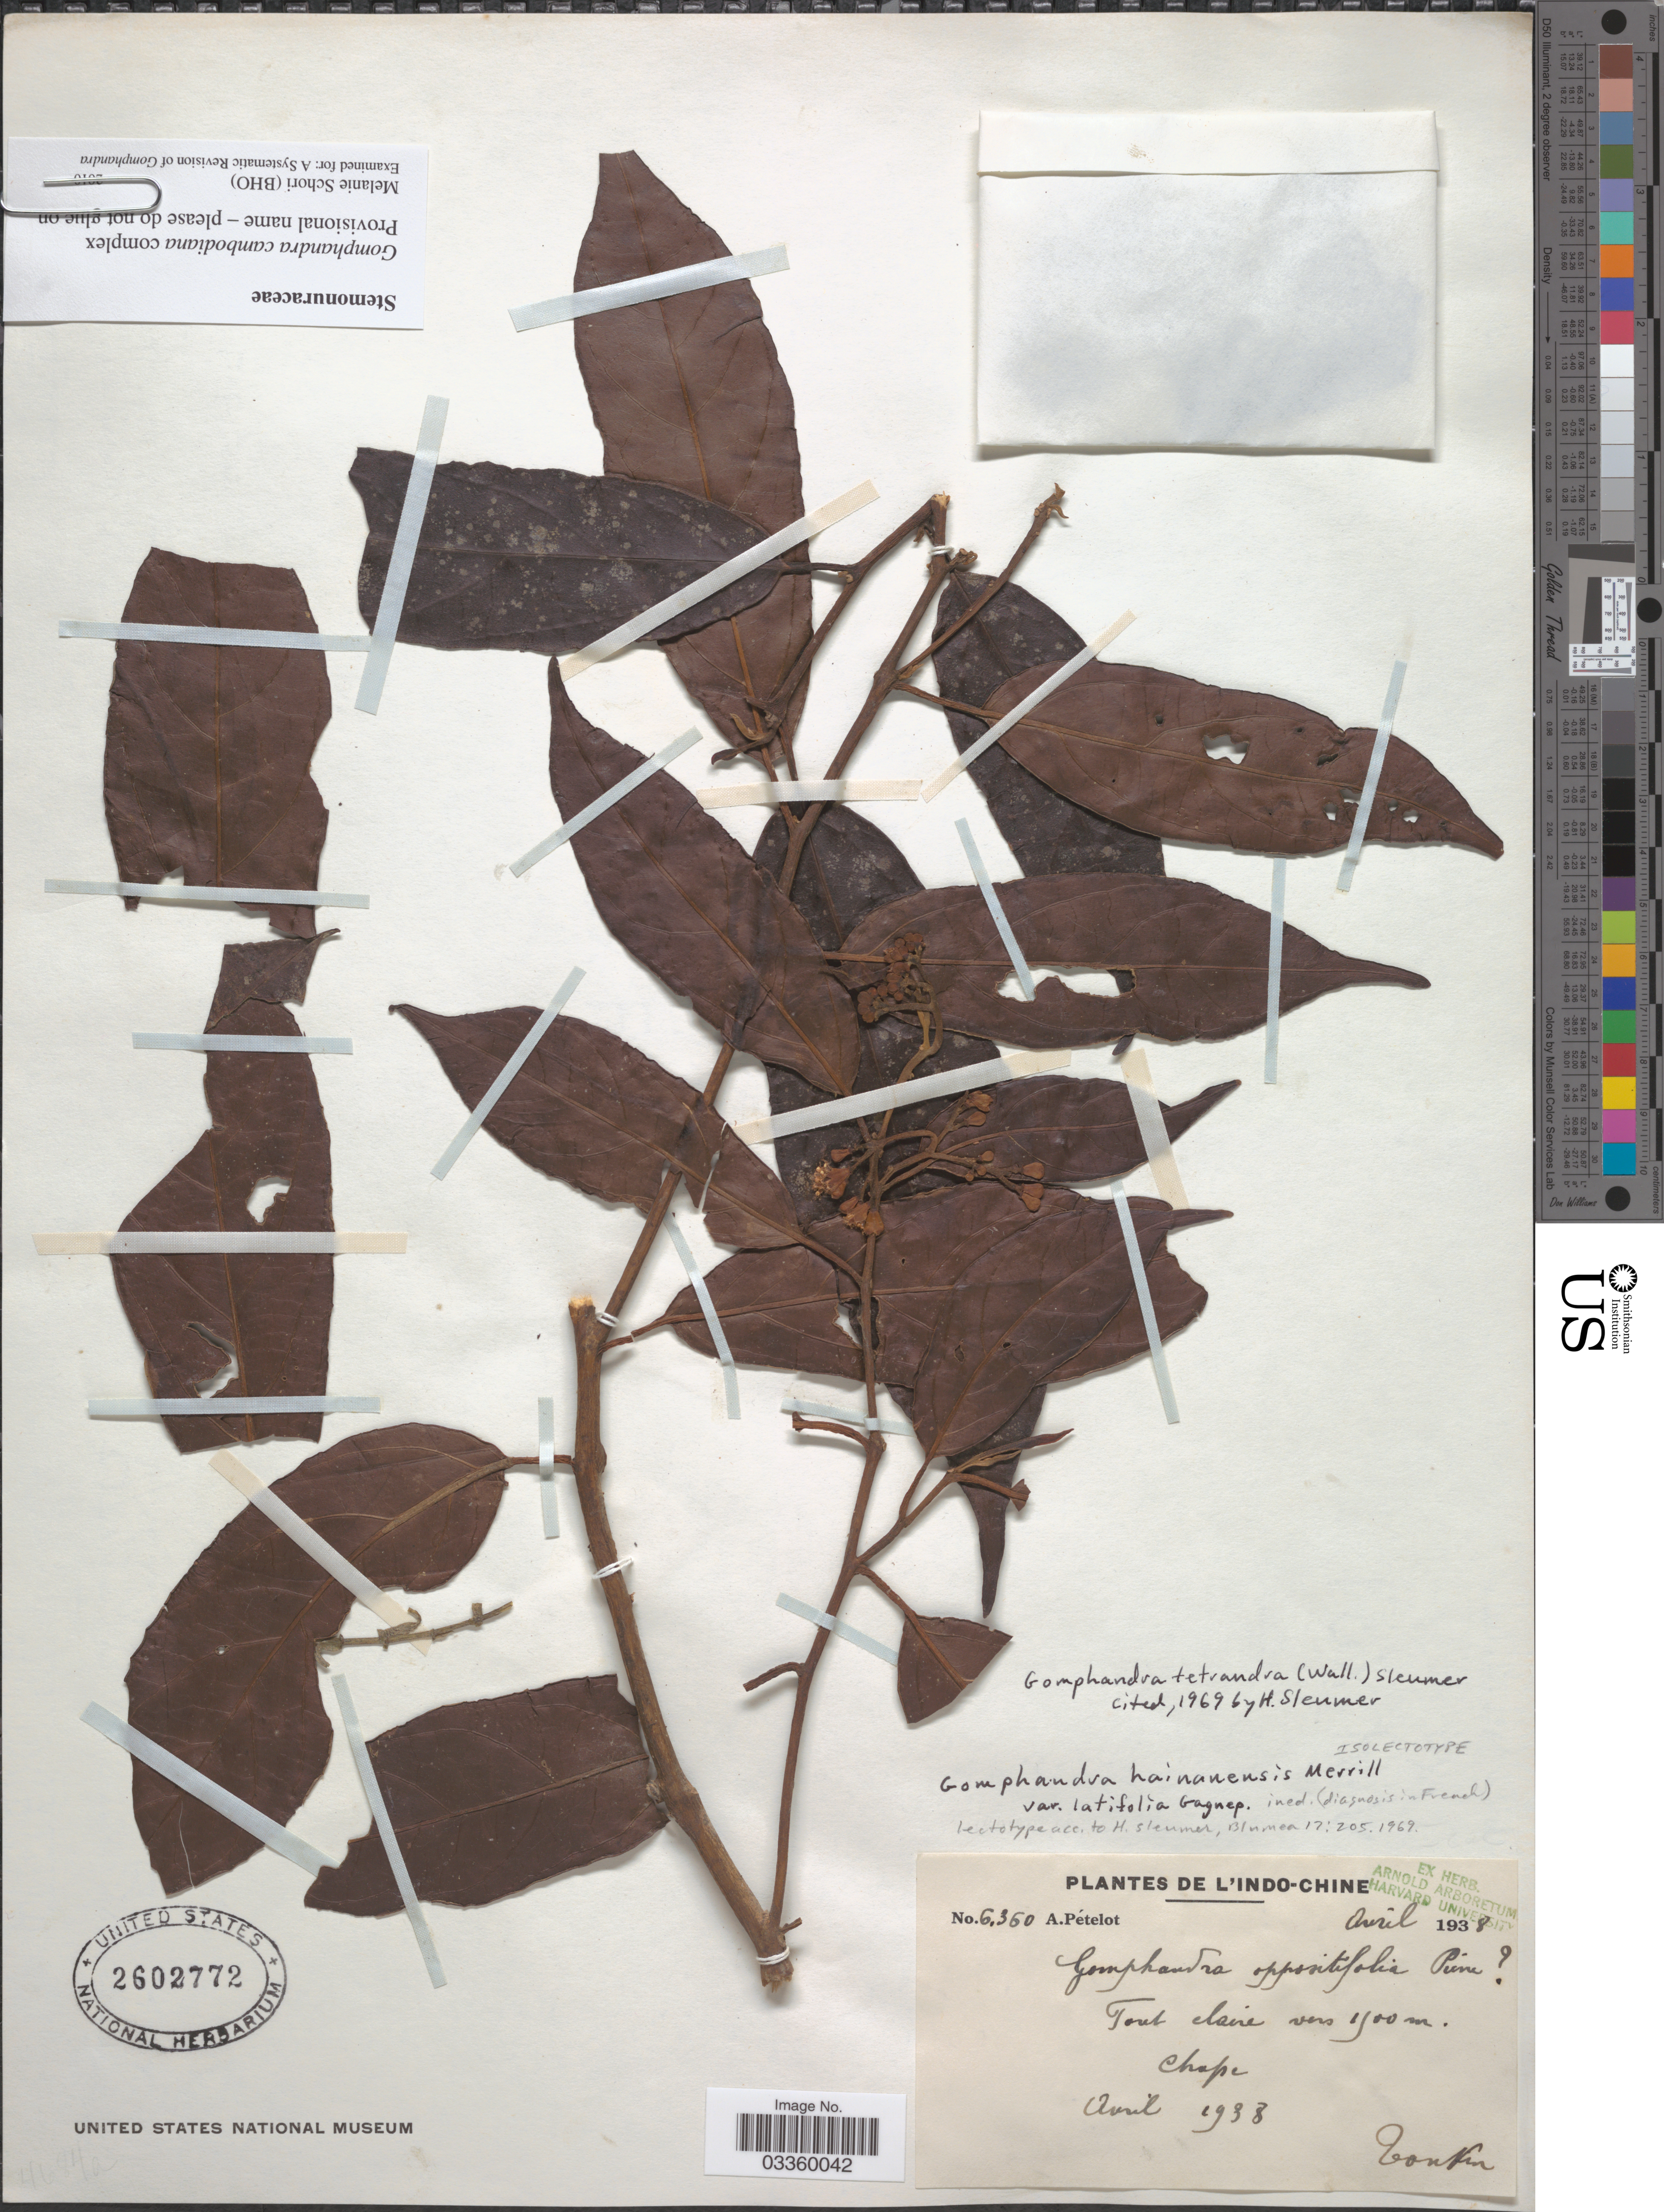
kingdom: Plantae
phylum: Tracheophyta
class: Magnoliopsida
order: Cardiopteridales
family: Stemonuraceae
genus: Gomphandra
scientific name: Gomphandra cambodiana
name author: Pierre ex Gagnep.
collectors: A. Petelot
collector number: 6360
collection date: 1938-04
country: Vietnam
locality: L'Indo-Chine. Forêt claire. Chapa, Tonkin.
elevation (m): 1500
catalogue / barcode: US 2602772